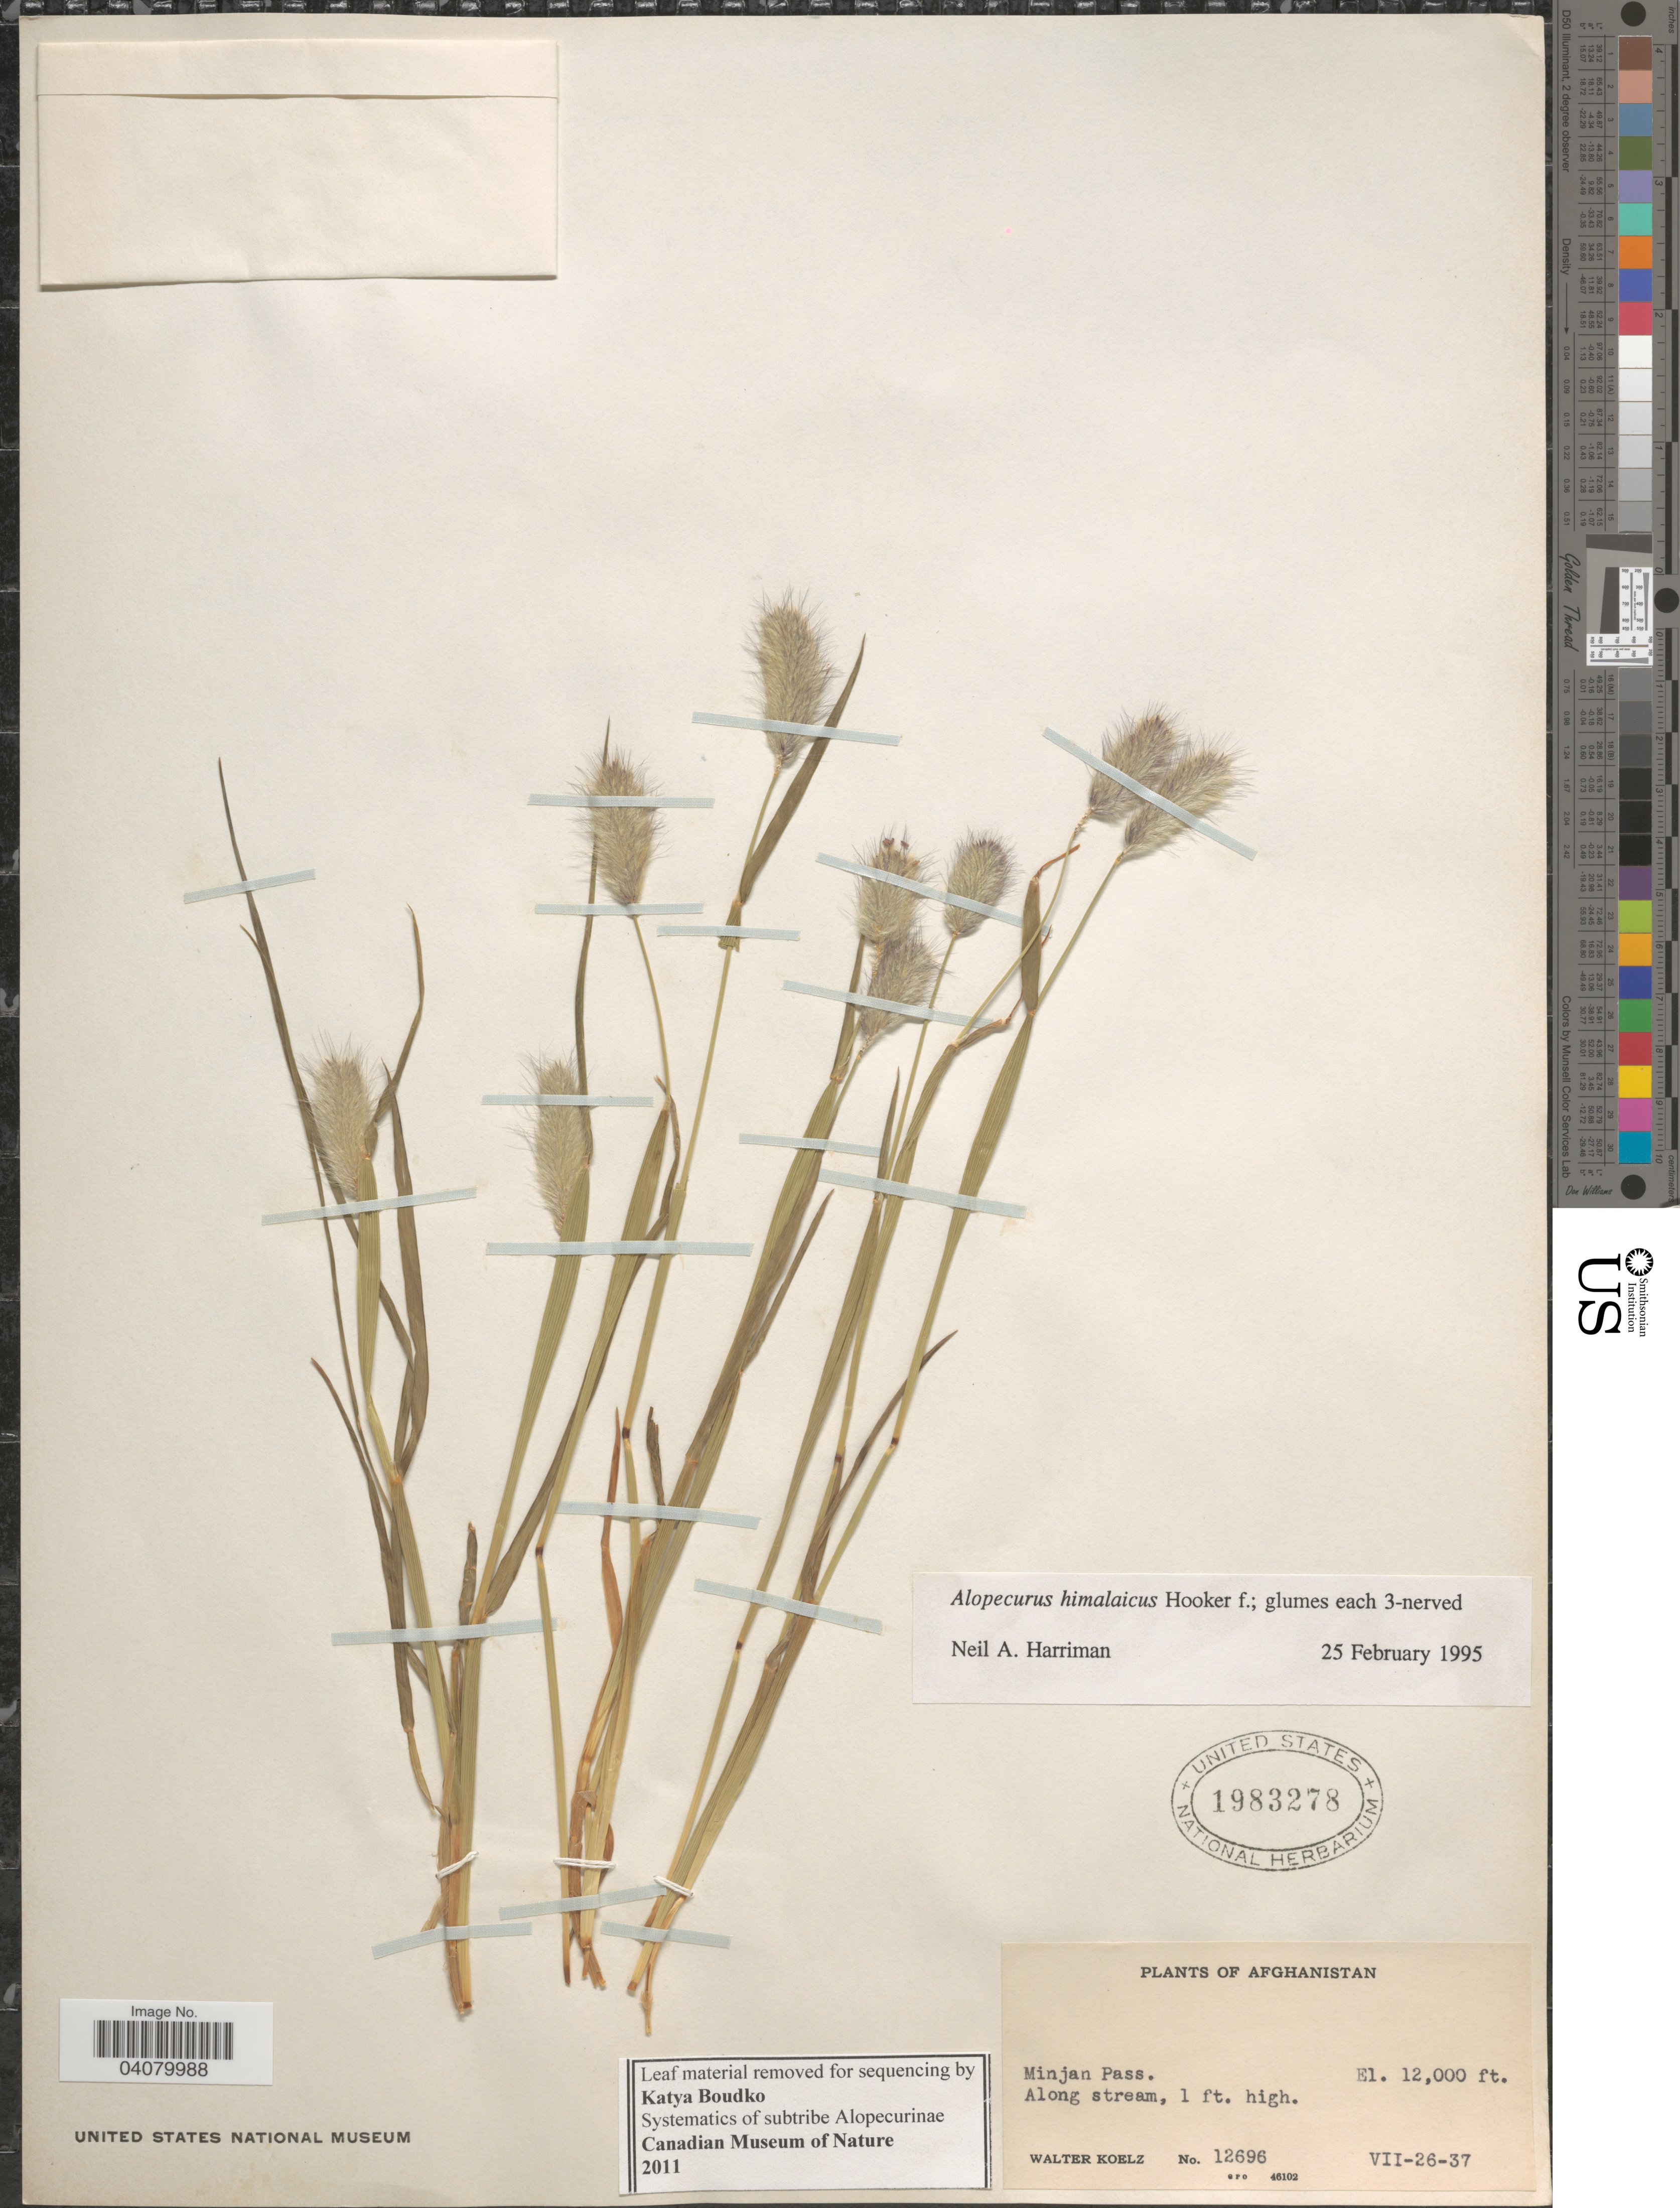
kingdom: Plantae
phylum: Tracheophyta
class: Liliopsida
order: Poales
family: Poaceae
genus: Alopecurus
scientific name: Alopecurus himalaicus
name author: Hook. f.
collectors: W. N. Koelz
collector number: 12696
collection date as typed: Transcribed d/m/y: 26/7/37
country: Afghanistan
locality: Minjan Pass. Along stream.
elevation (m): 3658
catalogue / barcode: US 1983278